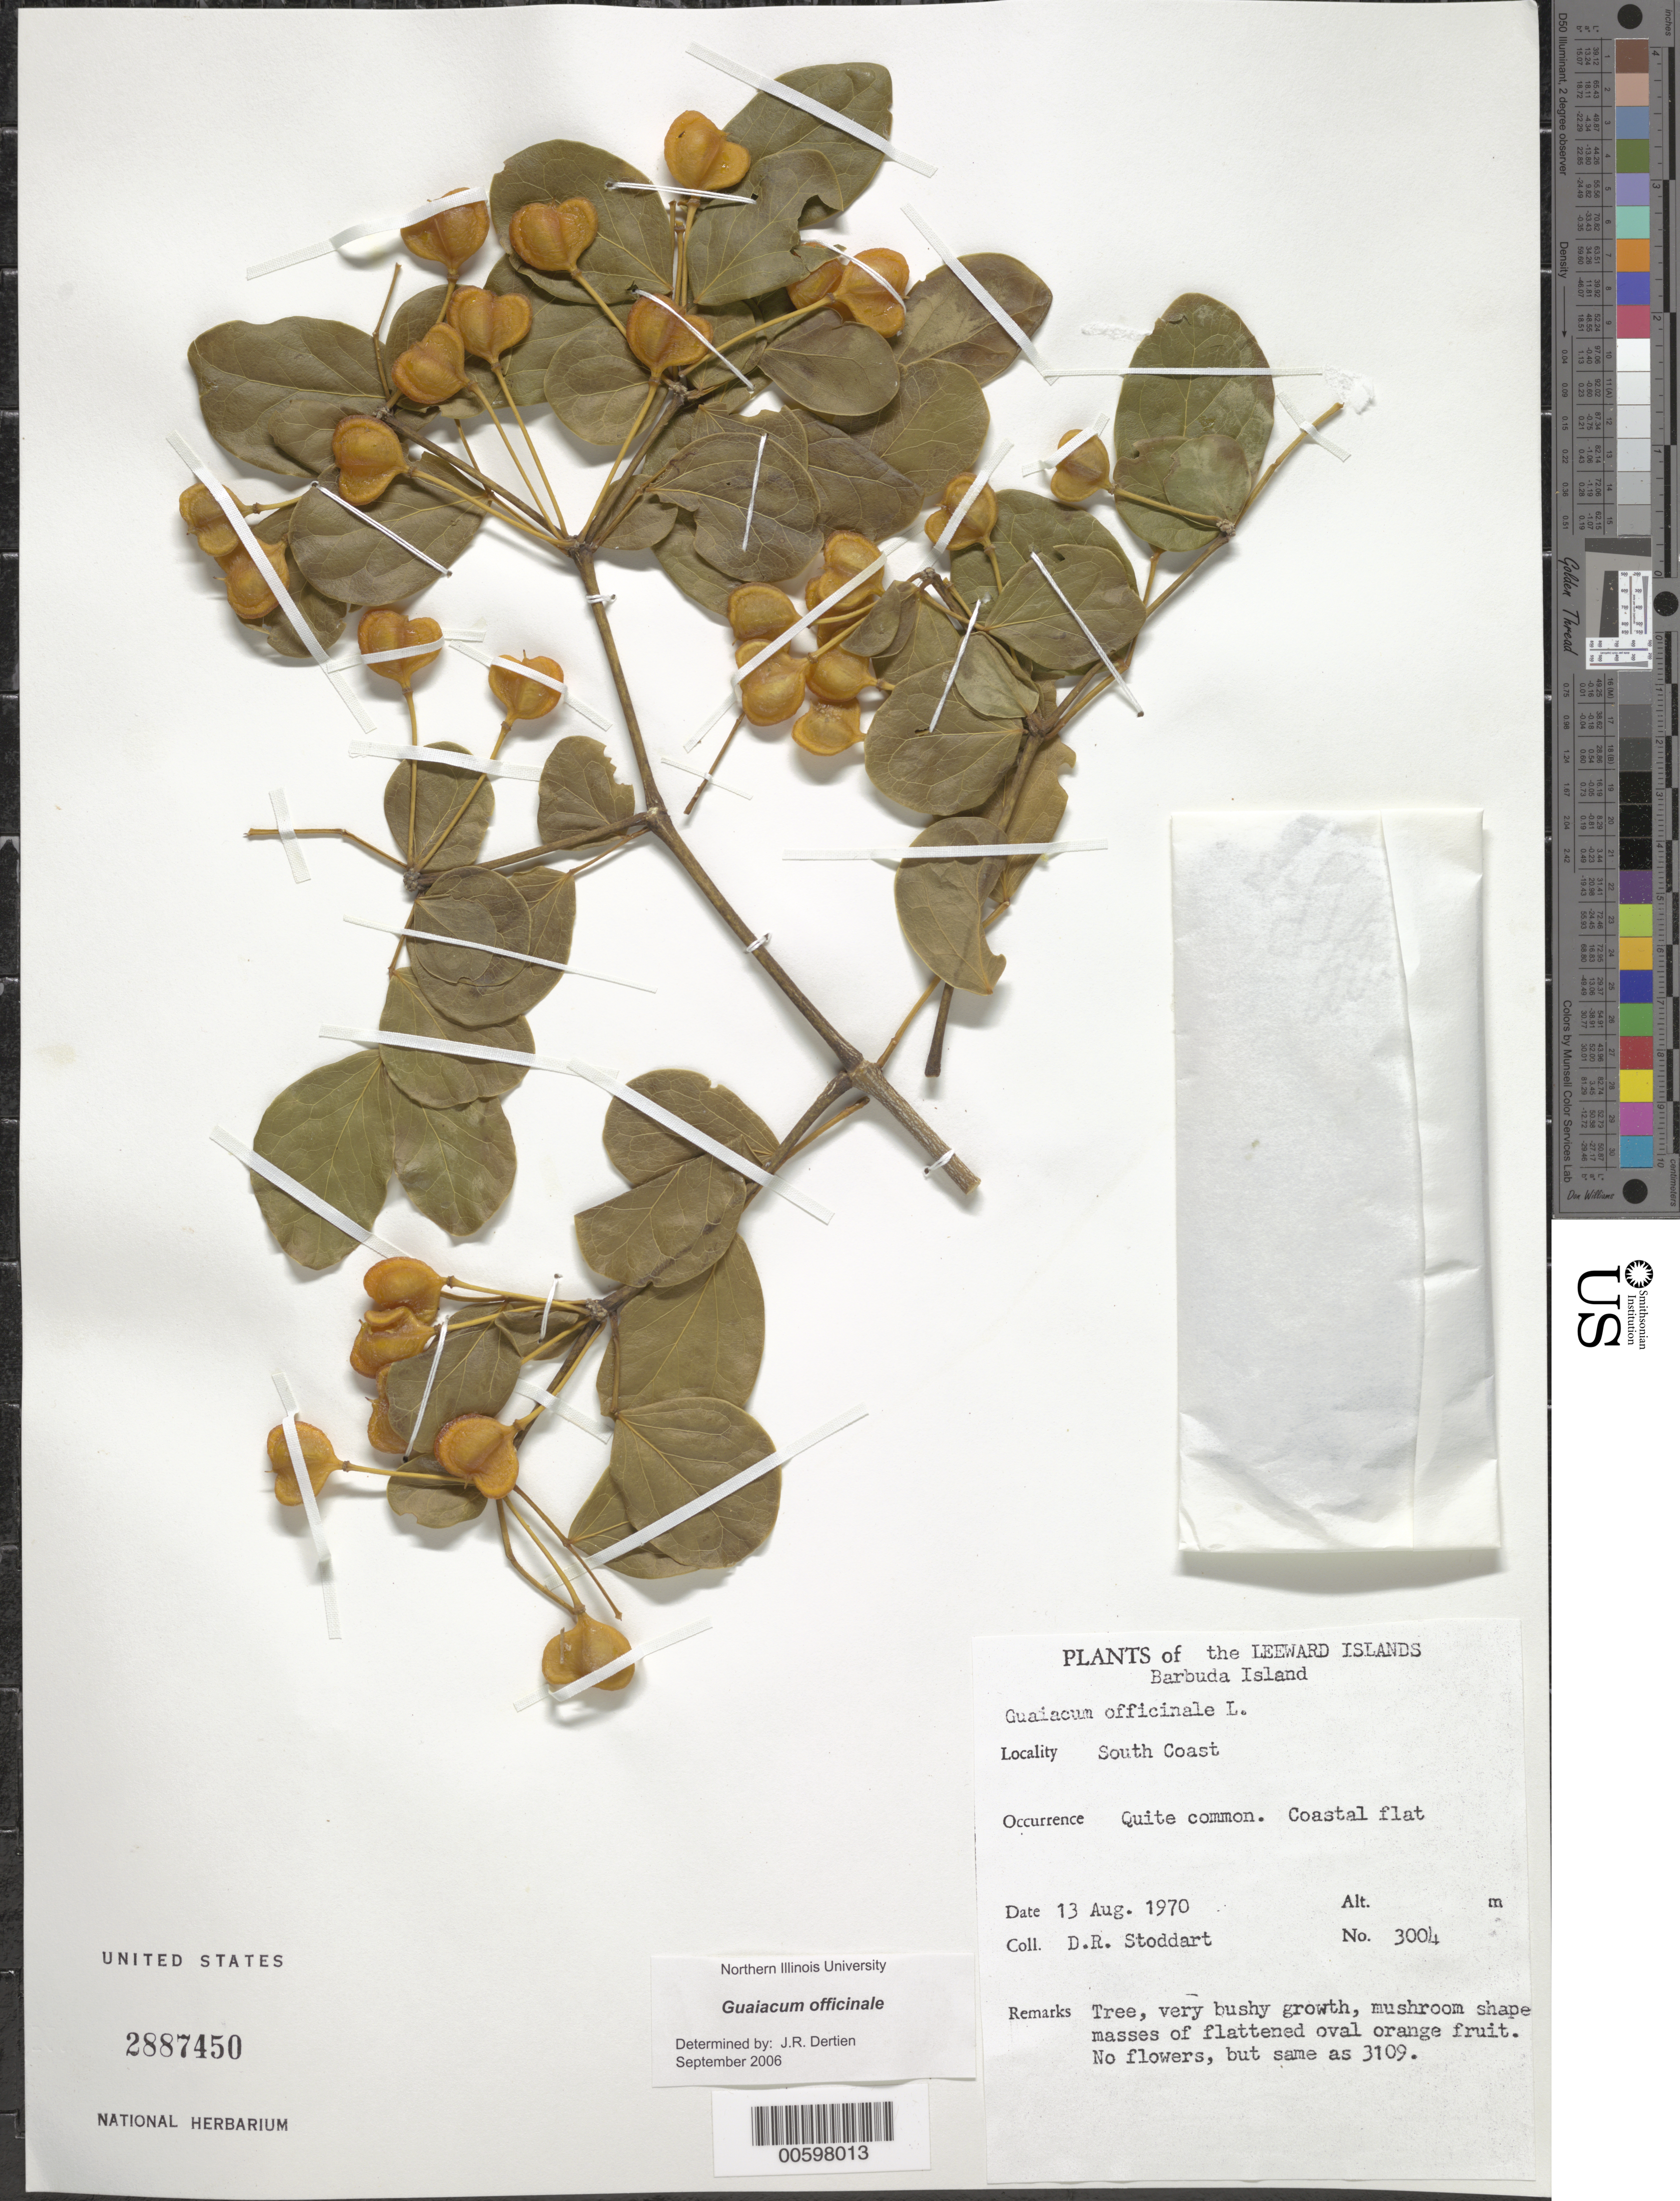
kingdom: Plantae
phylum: Tracheophyta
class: Magnoliopsida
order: Zygophyllales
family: Zygophyllaceae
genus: Guaiacum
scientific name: Guaiacum officinale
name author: L.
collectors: D. R. Stoddart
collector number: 3004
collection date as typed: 13 Aug 1970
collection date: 1970-08-13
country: Antigua and Barbuda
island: Barbuda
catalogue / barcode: US 2887450